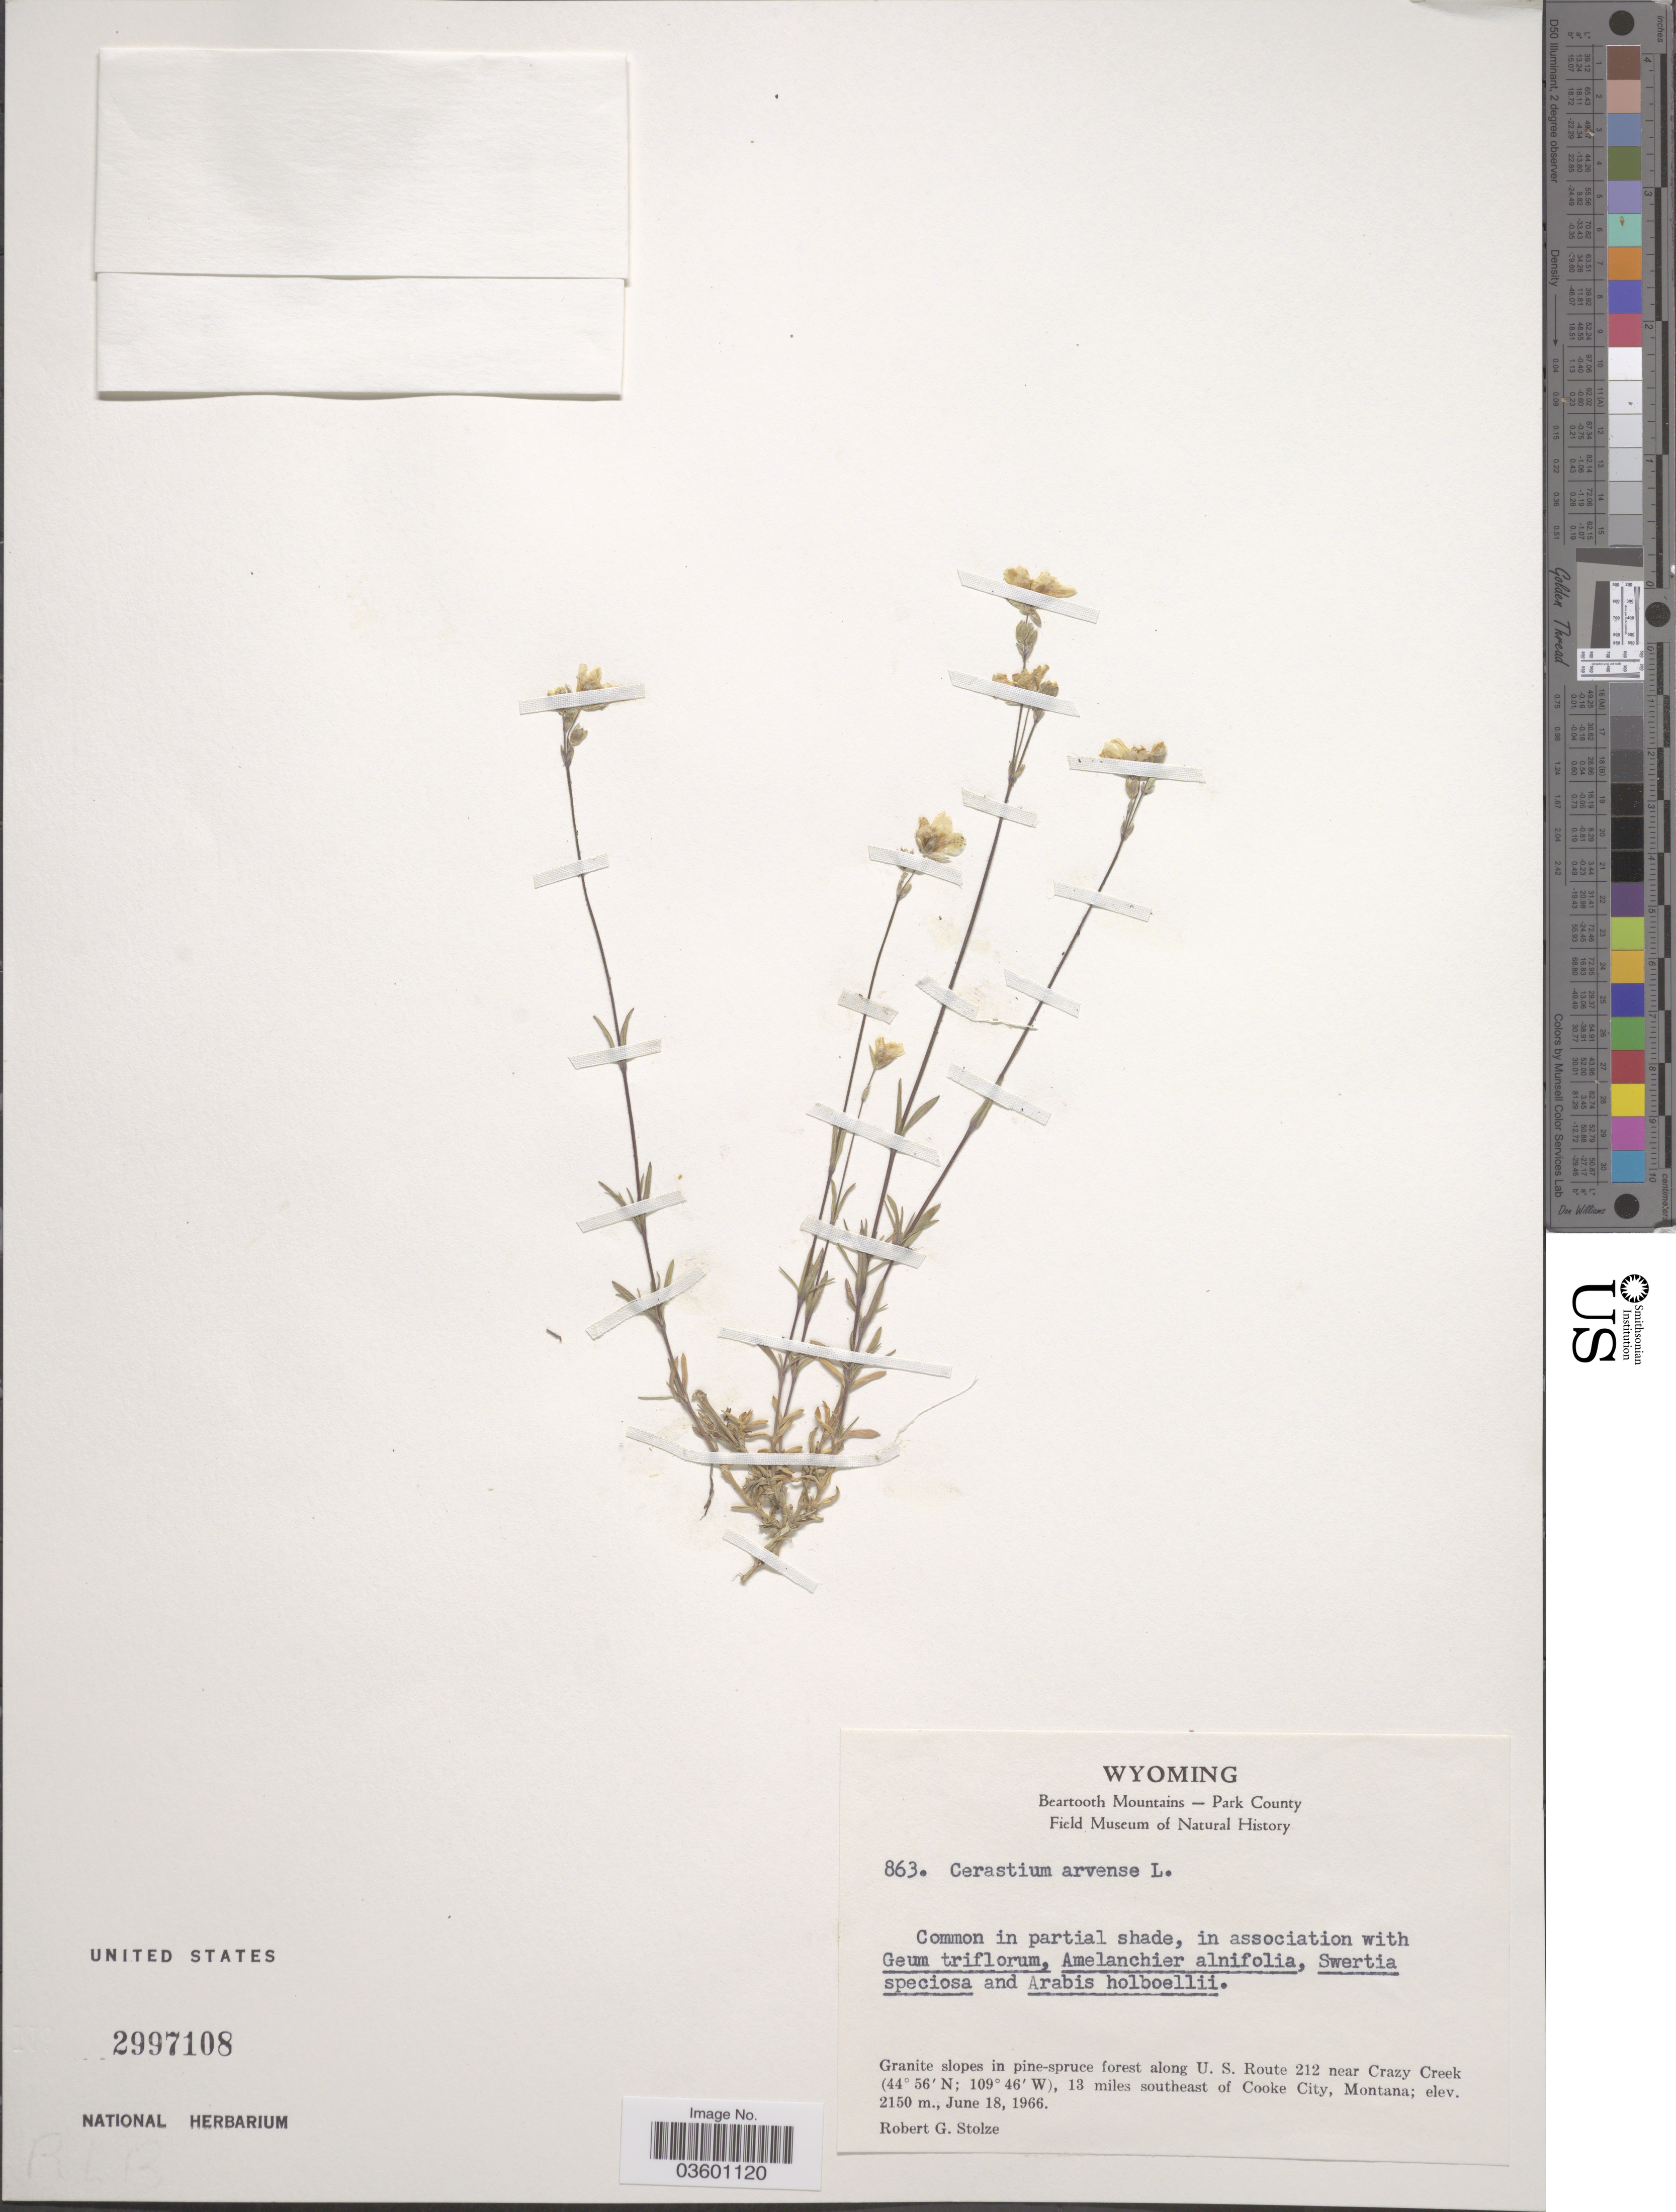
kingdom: Plantae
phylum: Tracheophyta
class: Magnoliopsida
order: Caryophyllales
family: Caryophyllaceae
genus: Cerastium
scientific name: Cerastium arvense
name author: L.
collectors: R. G. Stolze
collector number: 863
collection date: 1966-06-18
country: United States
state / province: Wyoming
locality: Beartooth Mountains - Park County. Along U. S. Route 212 near Crazy Creek, 13 miles southeast of Cooke City, Montana.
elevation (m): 2150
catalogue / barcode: US 2997108